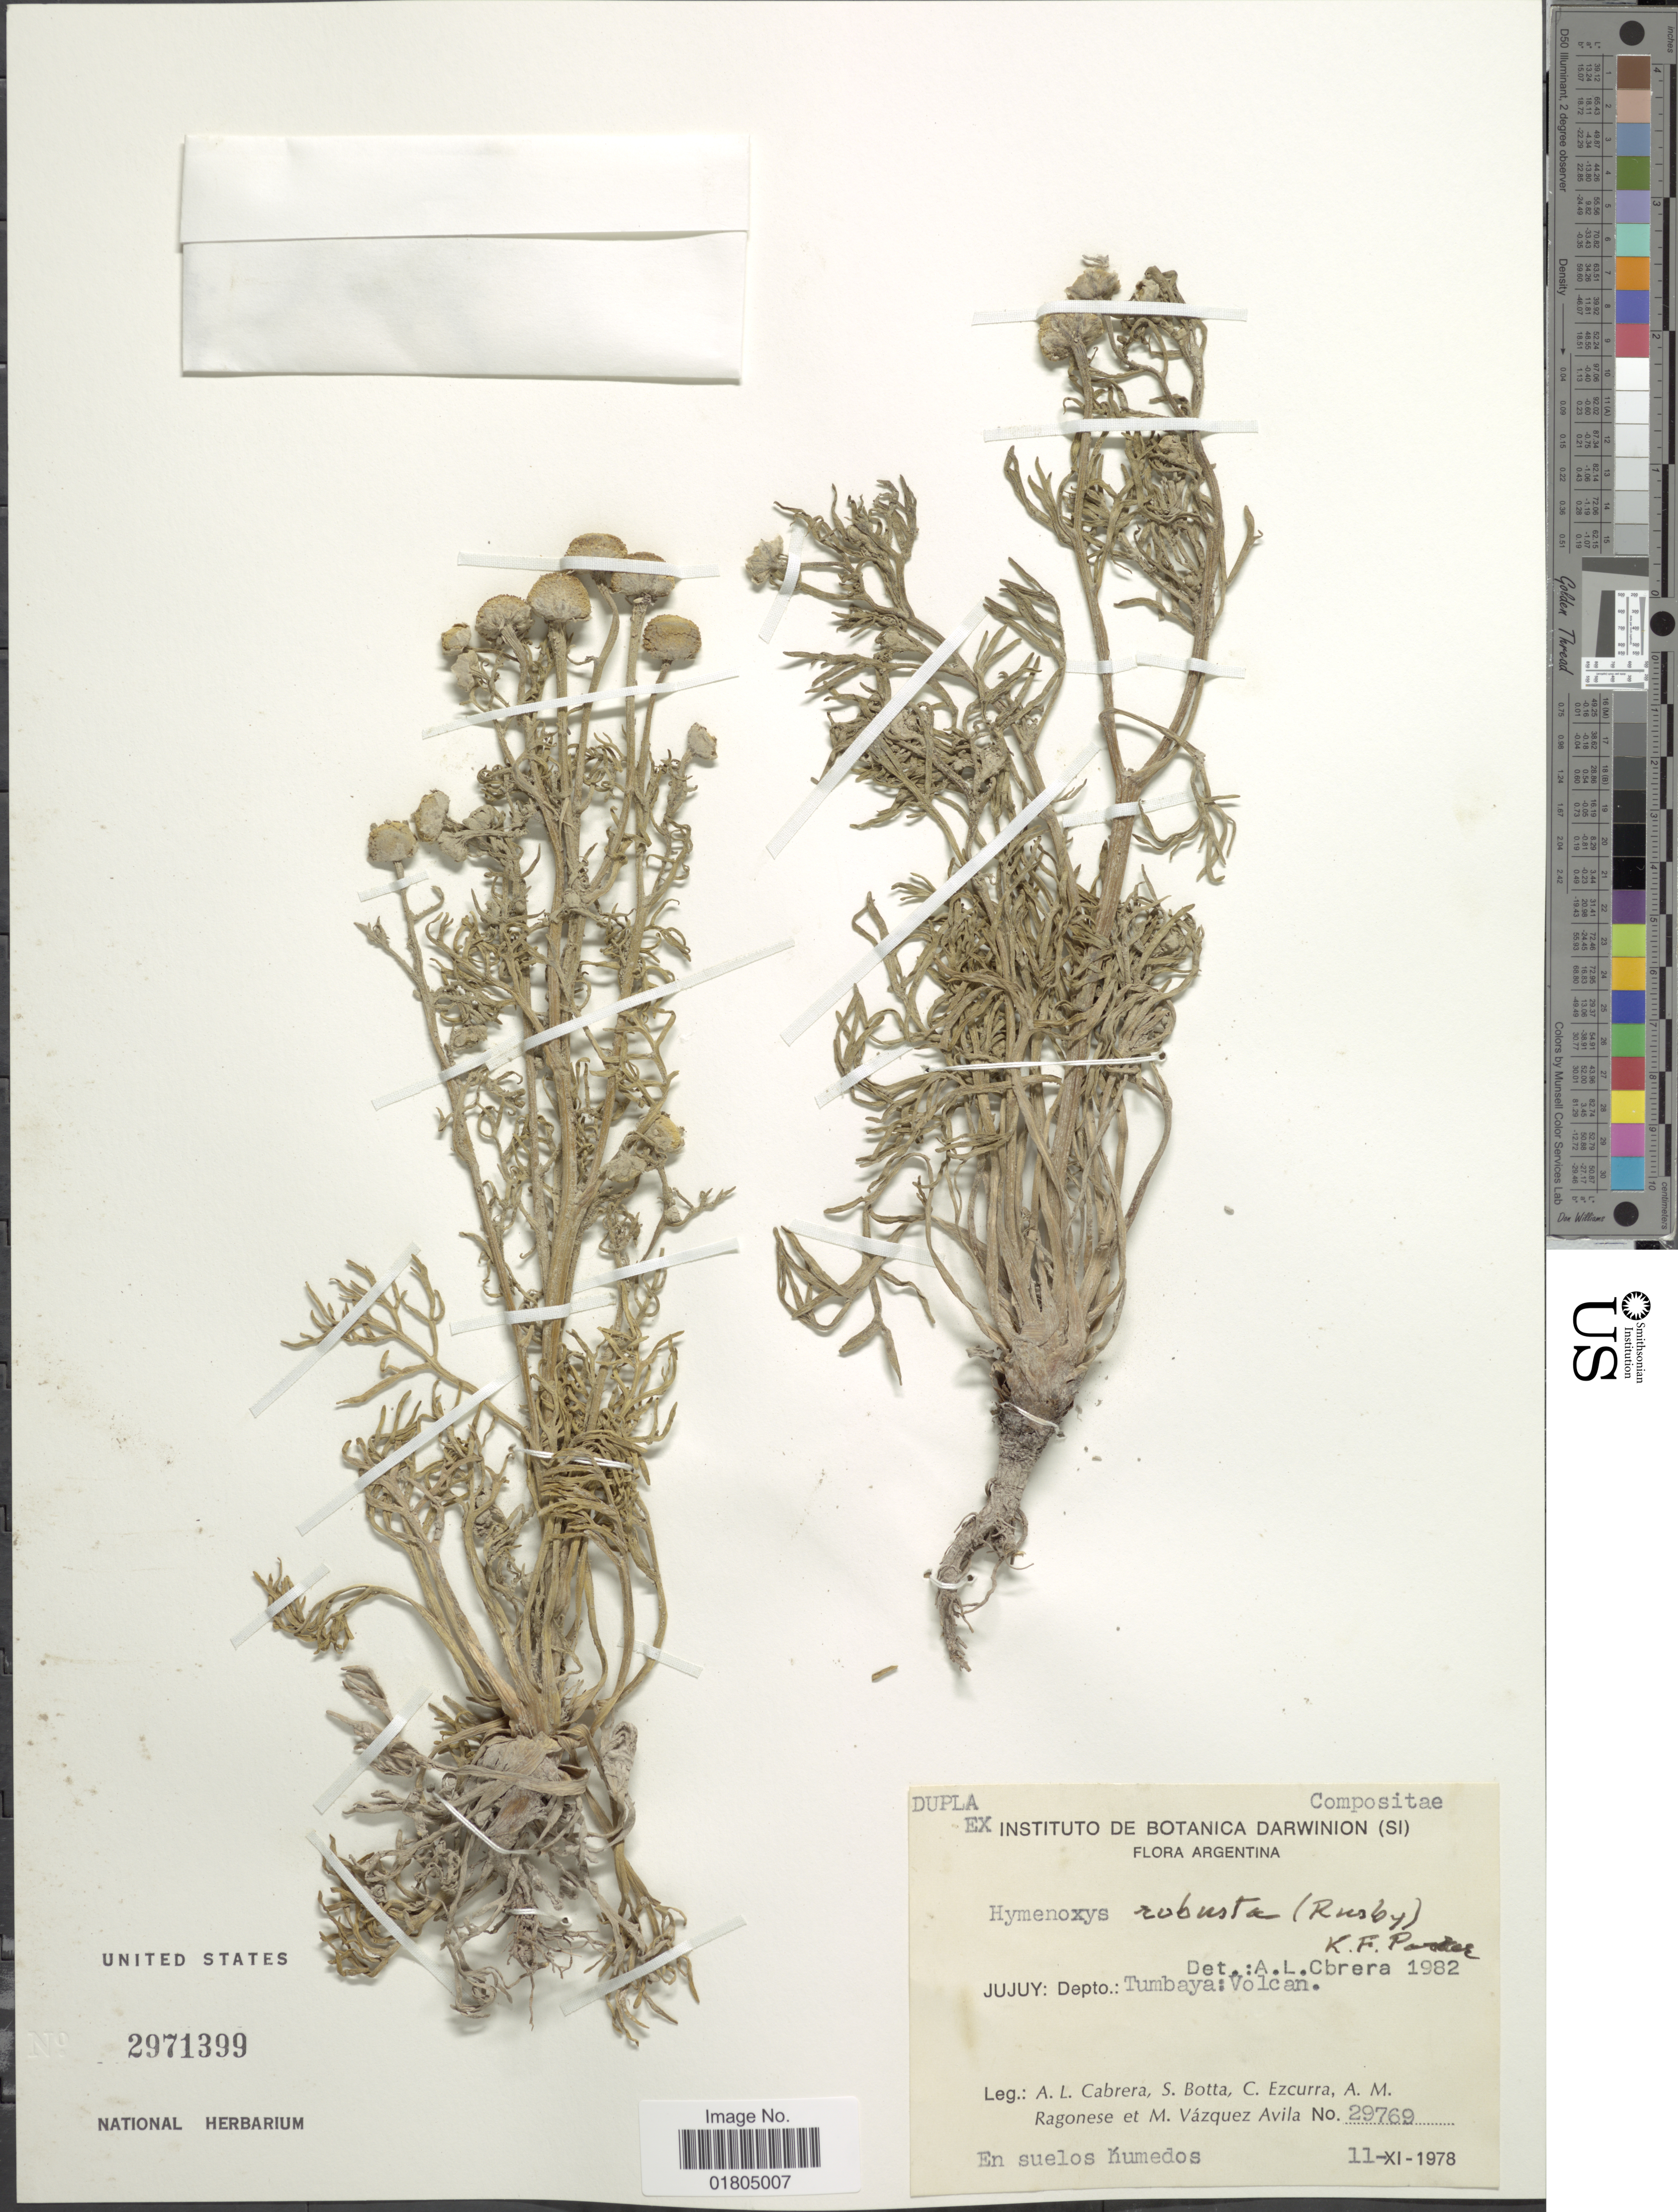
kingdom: Plantae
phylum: Tracheophyta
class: Magnoliopsida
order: Asterales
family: Asteraceae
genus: Hymenoxys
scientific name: Hymenoxys robusta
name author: (Rusby) K.F. Parker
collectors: A. L. Cabrera, S. Botta, C. Ezcurra, A. Ragonese & M. D. Vázquez A.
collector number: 29769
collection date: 1978-11-11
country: Argentina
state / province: Jujuy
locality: Juyjuy: Depto.: Tumbaya: Volcan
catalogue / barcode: US 2971399